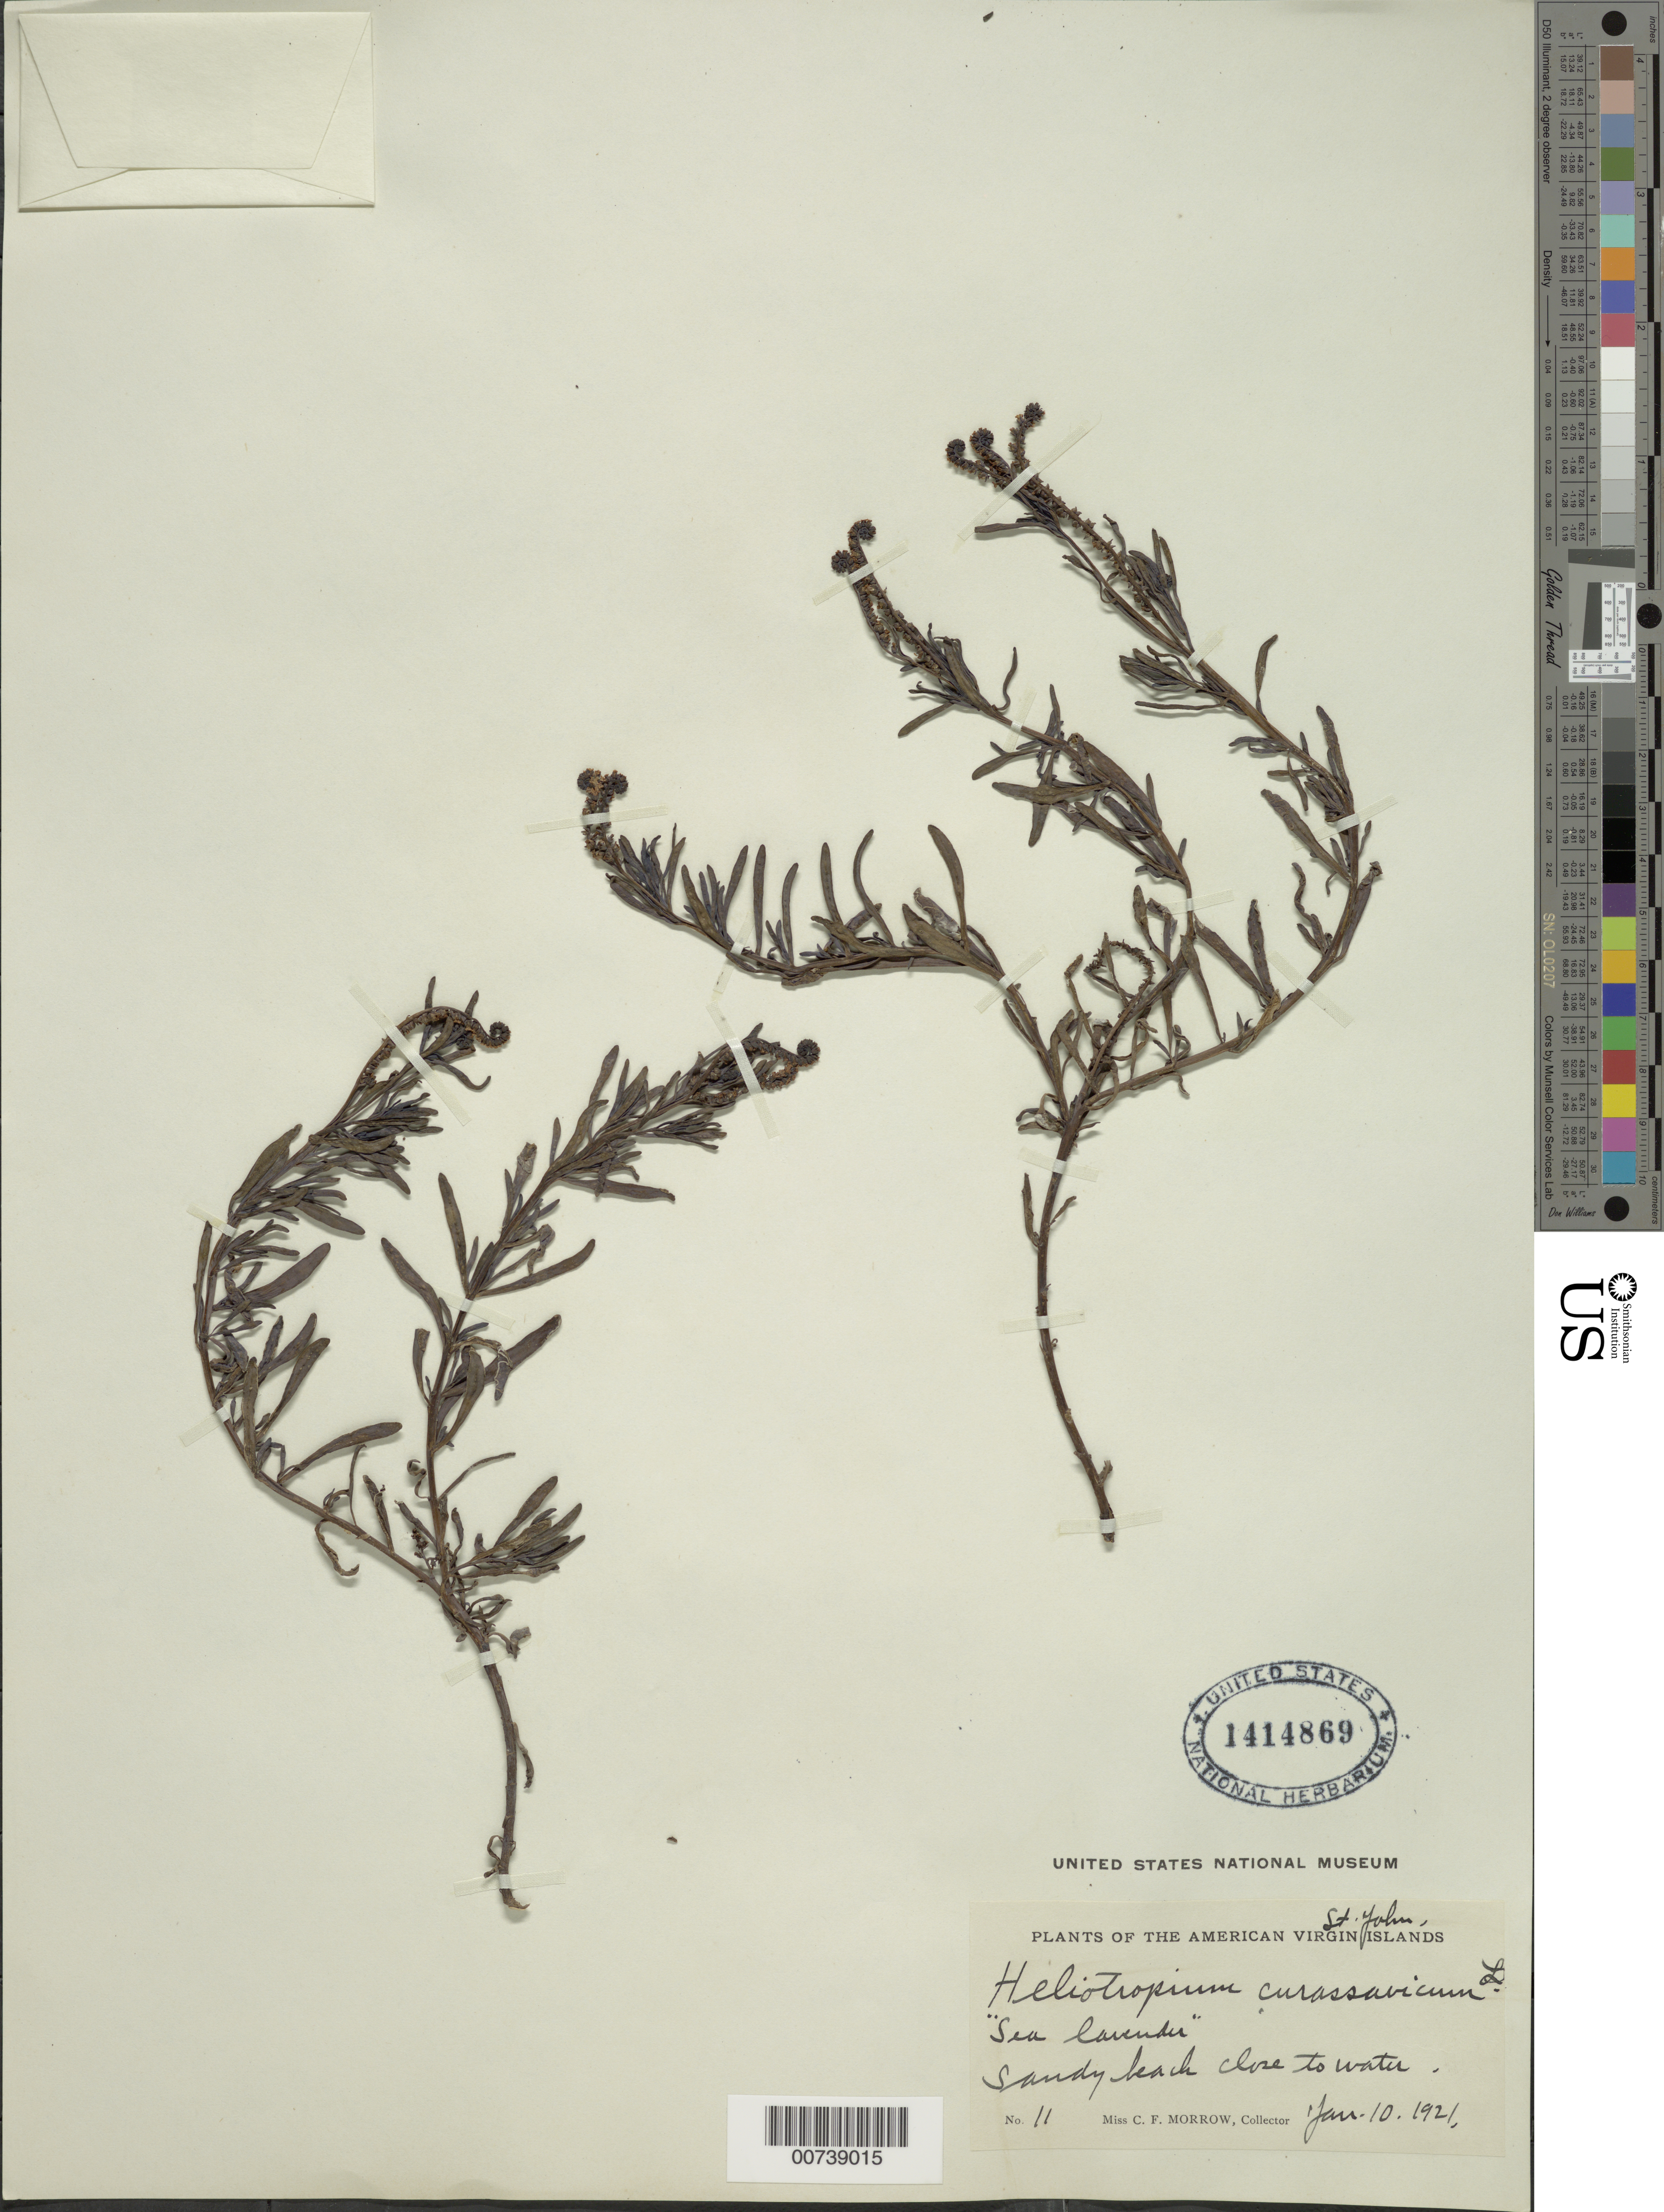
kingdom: Plantae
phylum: Tracheophyta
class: Magnoliopsida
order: Boraginales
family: Heliotropiaceae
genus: Heliotropium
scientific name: Heliotropium angiospermum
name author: Murray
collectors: C. Morrow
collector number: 11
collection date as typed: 10 Jan 1921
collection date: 1921-01-10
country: U.S. Virgin Islands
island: St. John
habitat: Sandy beach close to water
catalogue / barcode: US 1414869